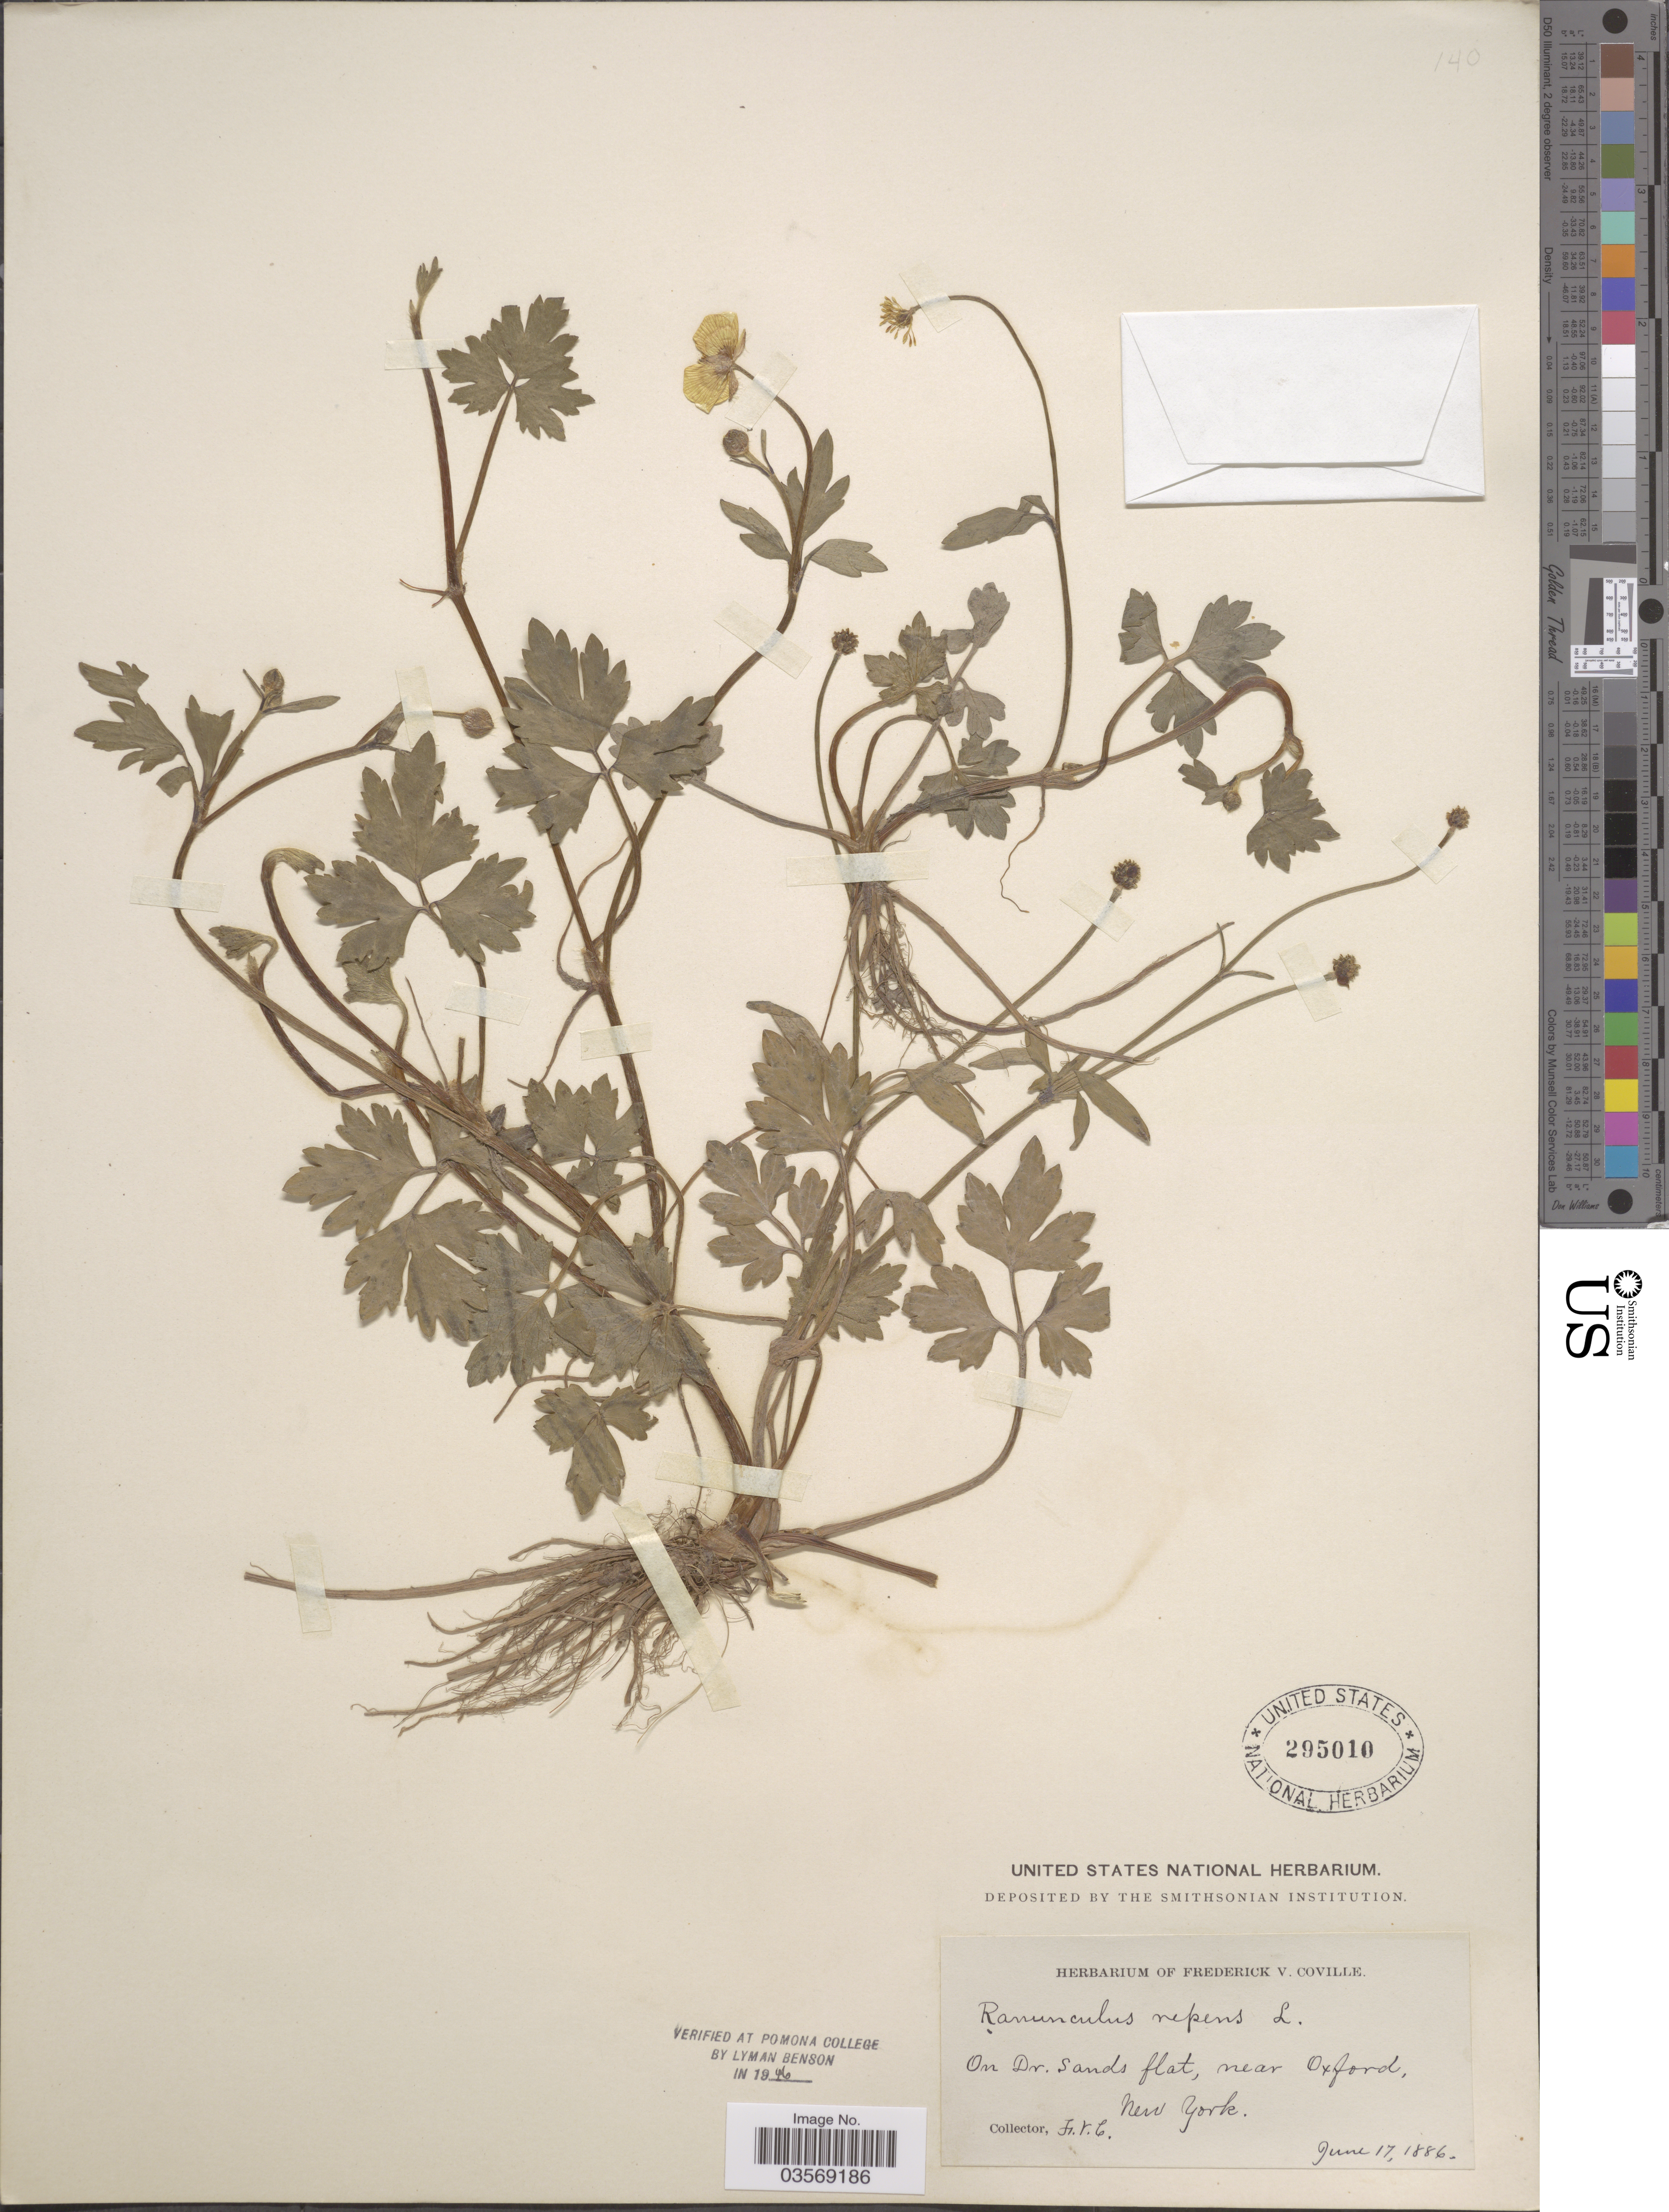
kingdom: Plantae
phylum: Tracheophyta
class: Magnoliopsida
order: Ranunculales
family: Ranunculaceae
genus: Ranunculus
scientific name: Ranunculus repens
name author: L.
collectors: F. V. Coville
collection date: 1886-06-17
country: United States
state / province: New York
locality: On Dr. Sands flat, near Oxford.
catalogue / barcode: US 295010